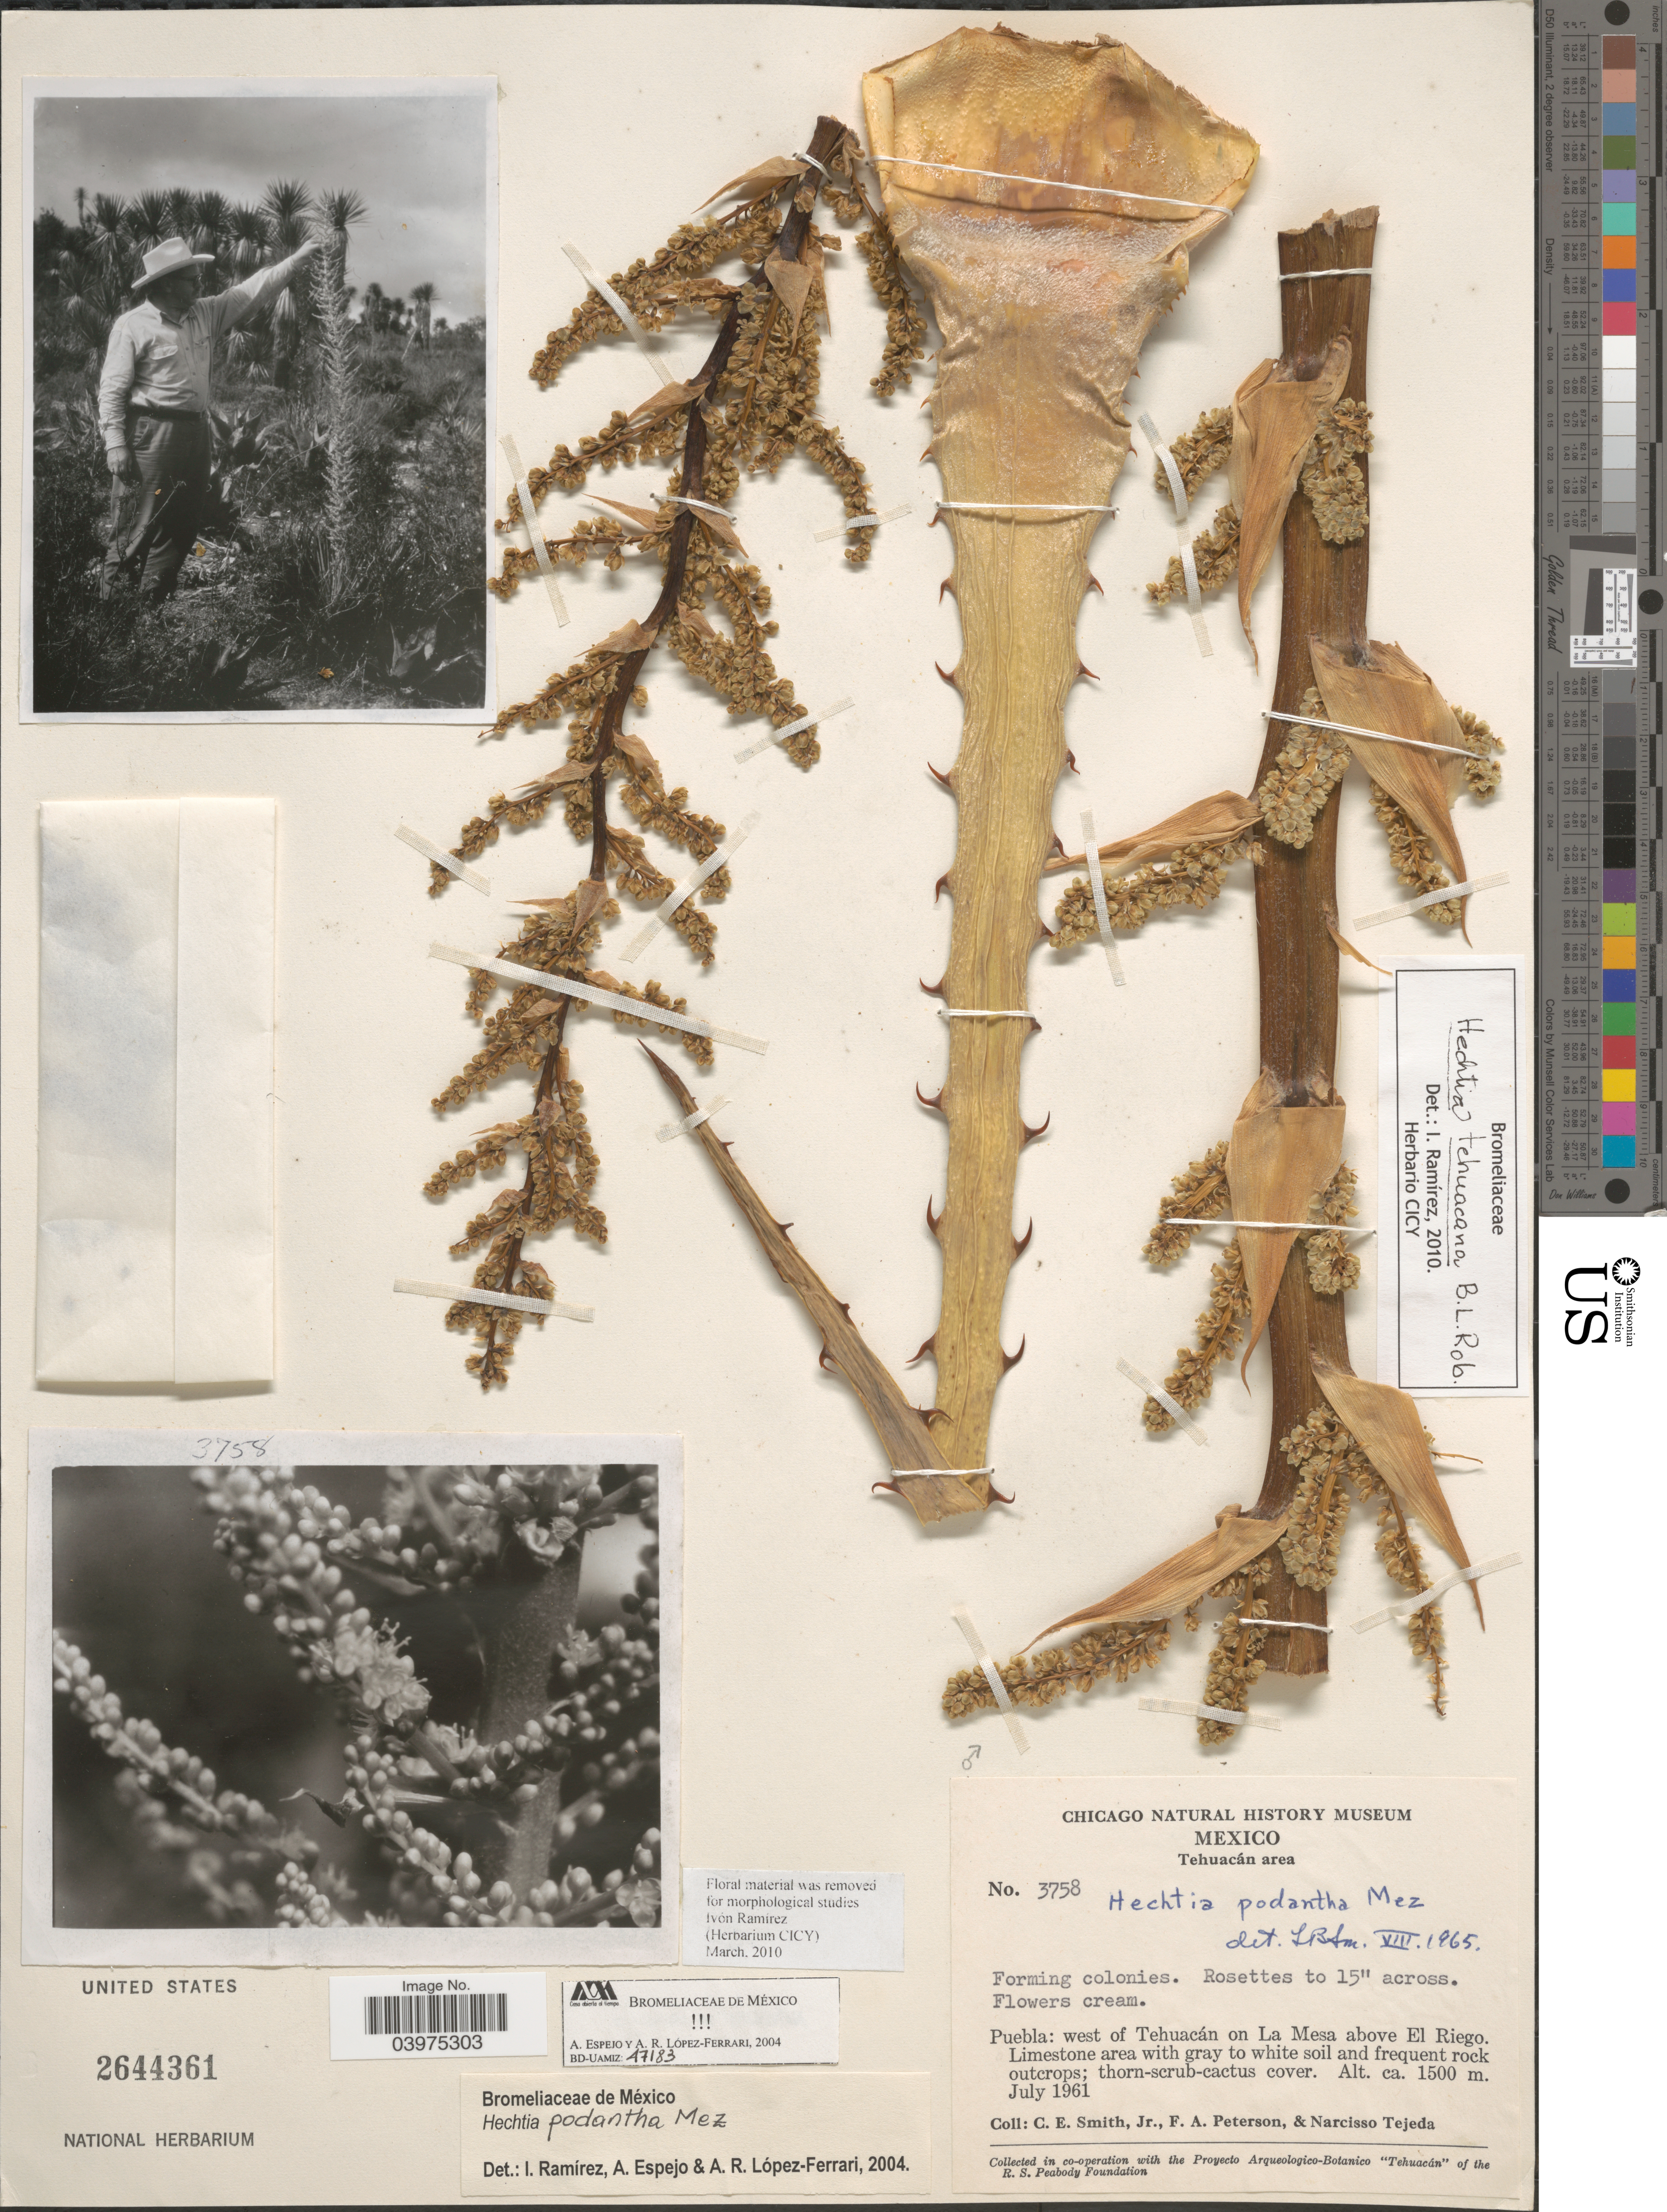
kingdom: Plantae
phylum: Tracheophyta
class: Liliopsida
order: Poales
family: Bromeliaceae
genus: Hechtia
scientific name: Hechtia tehuacana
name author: B.L. Rob.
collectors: C. E. Smith Jr., F. A. Peterson & N. Tejeda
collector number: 3758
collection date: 1961-07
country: Mexico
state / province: Puebla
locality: Tehuacán area. West of Tehuacán on La Mesa above El Riego.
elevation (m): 1500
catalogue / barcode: US 2644361